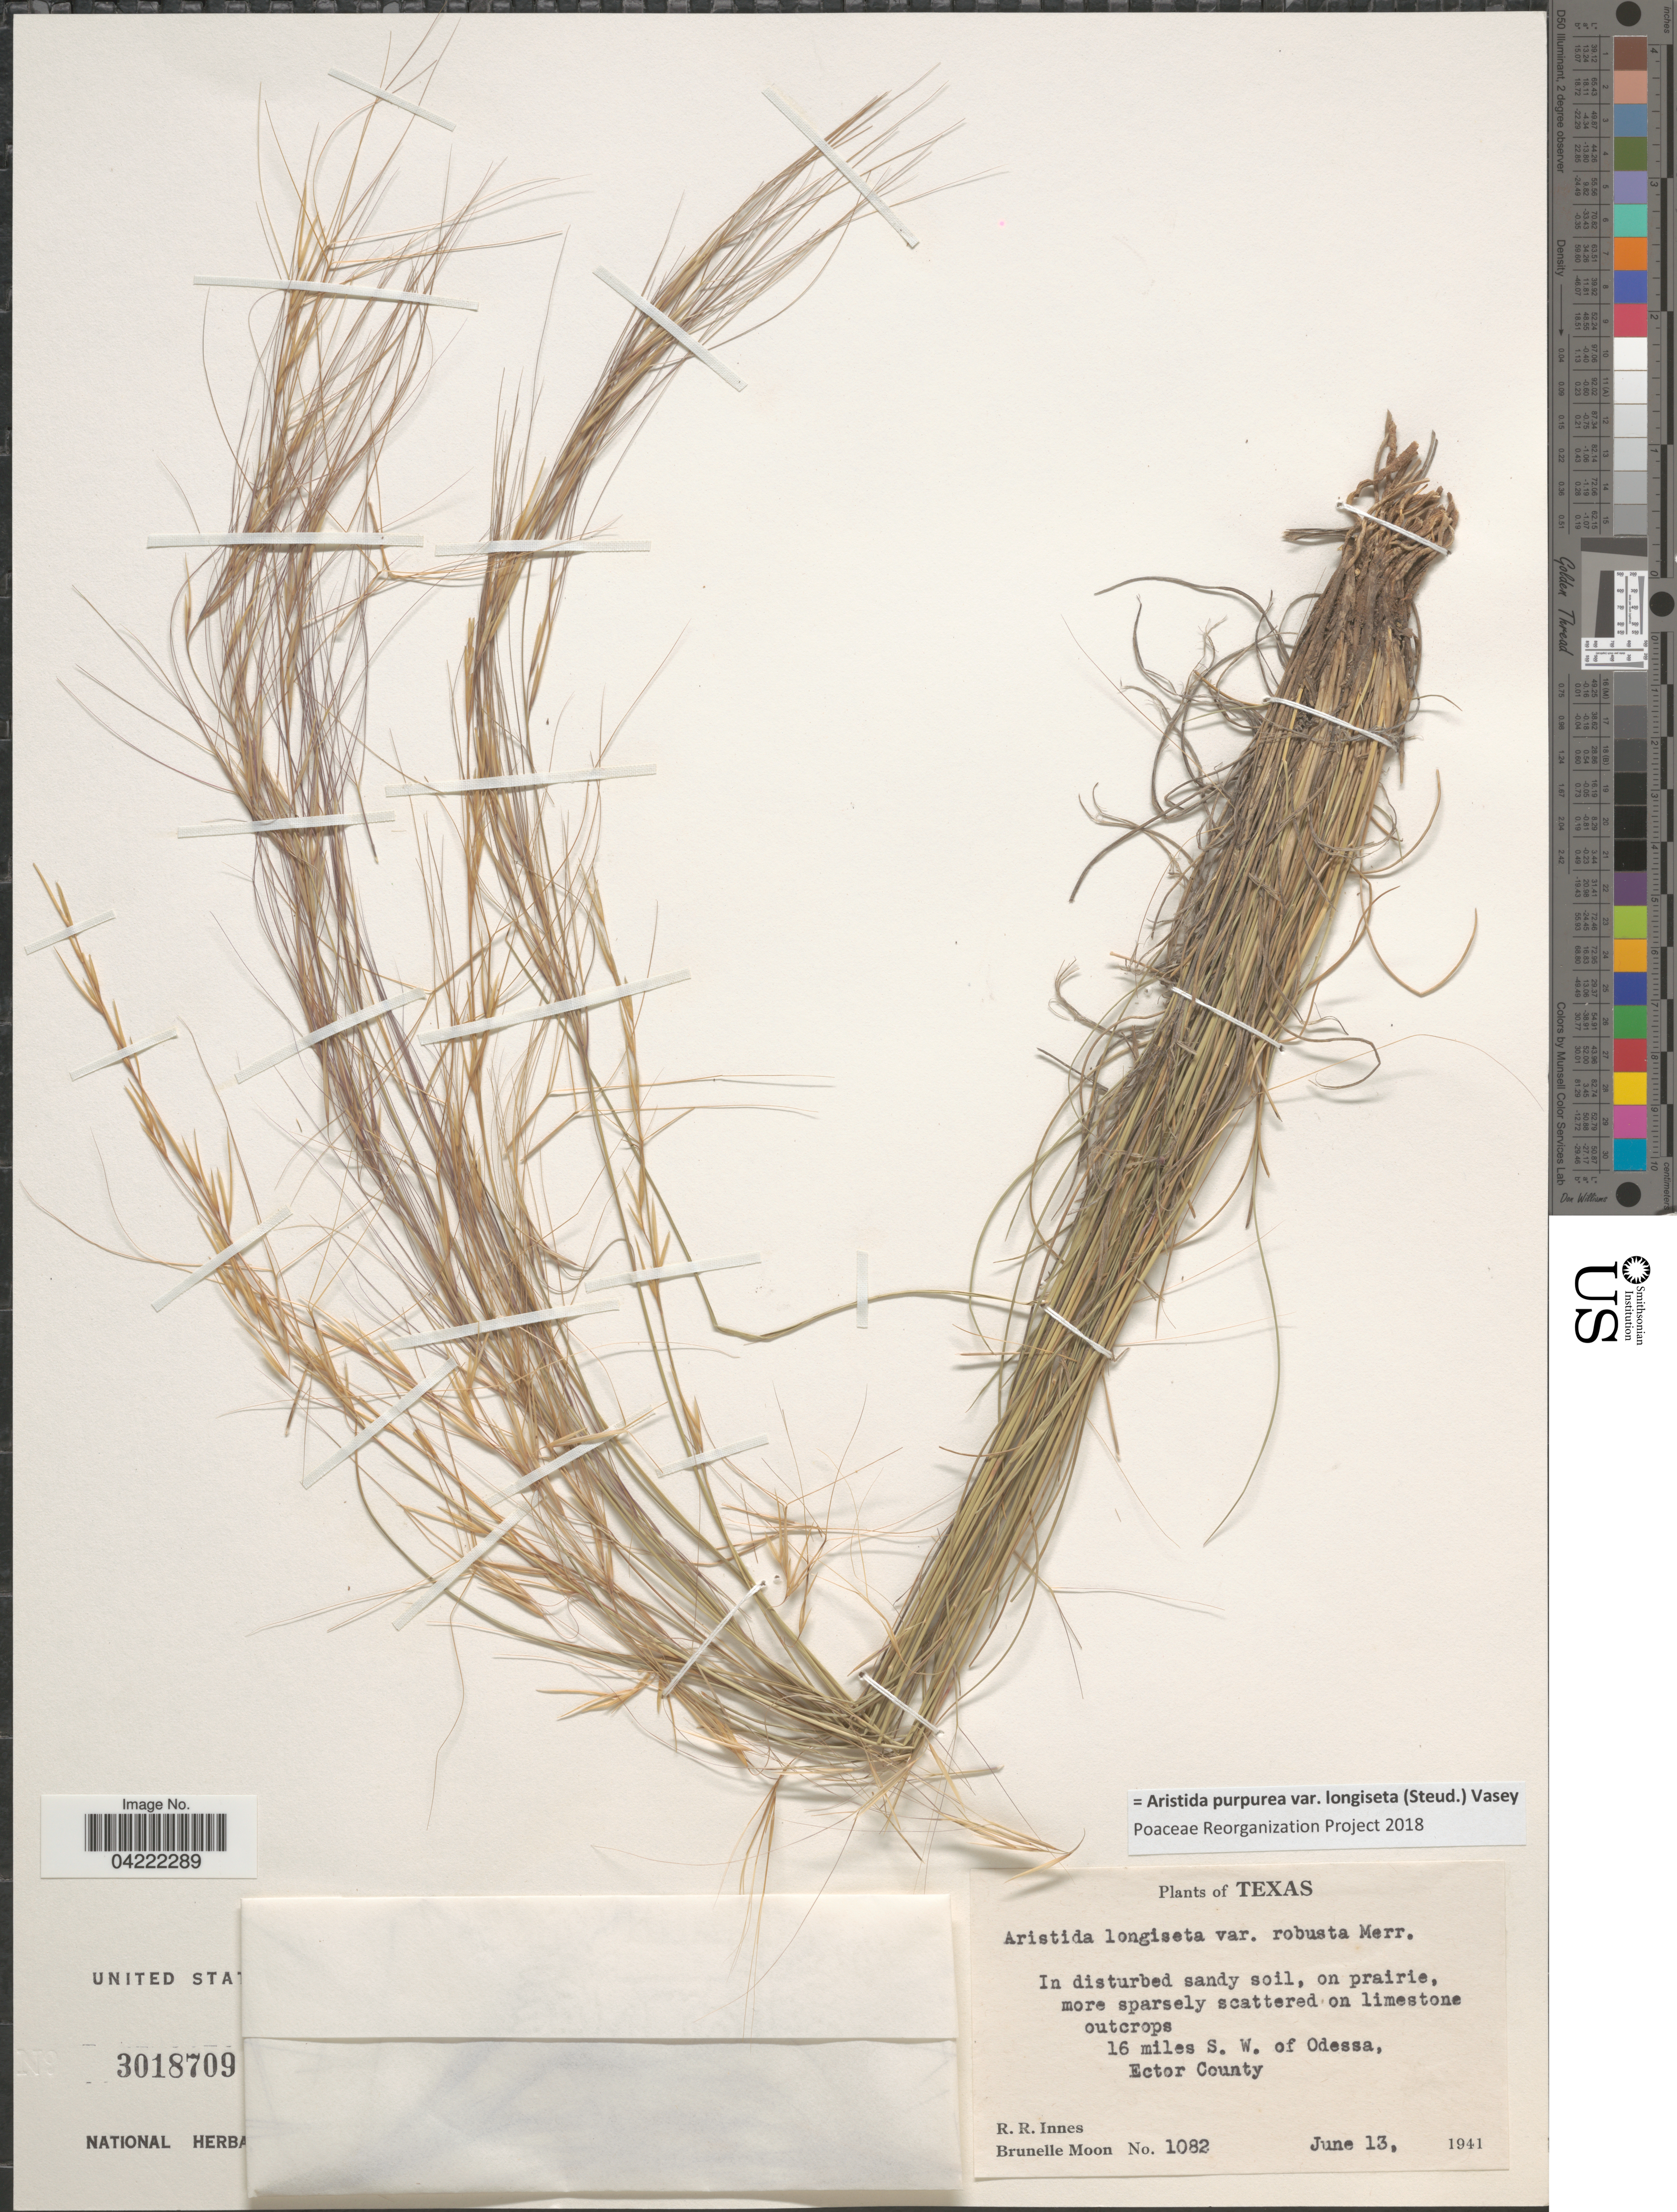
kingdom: Plantae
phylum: Tracheophyta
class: Liliopsida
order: Poales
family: Poaceae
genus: Aristida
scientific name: Aristida purpurea var. longiseta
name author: (Steud.) Vasey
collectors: R. Rose-Innes & B. Moon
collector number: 1082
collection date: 1941-06-13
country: United States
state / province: Texas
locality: In disturbed sandy soil, on prairie more sparsely scattered on limestone outcrops 16 miles S. W. of Odessa, Extor County.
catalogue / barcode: US 3018709